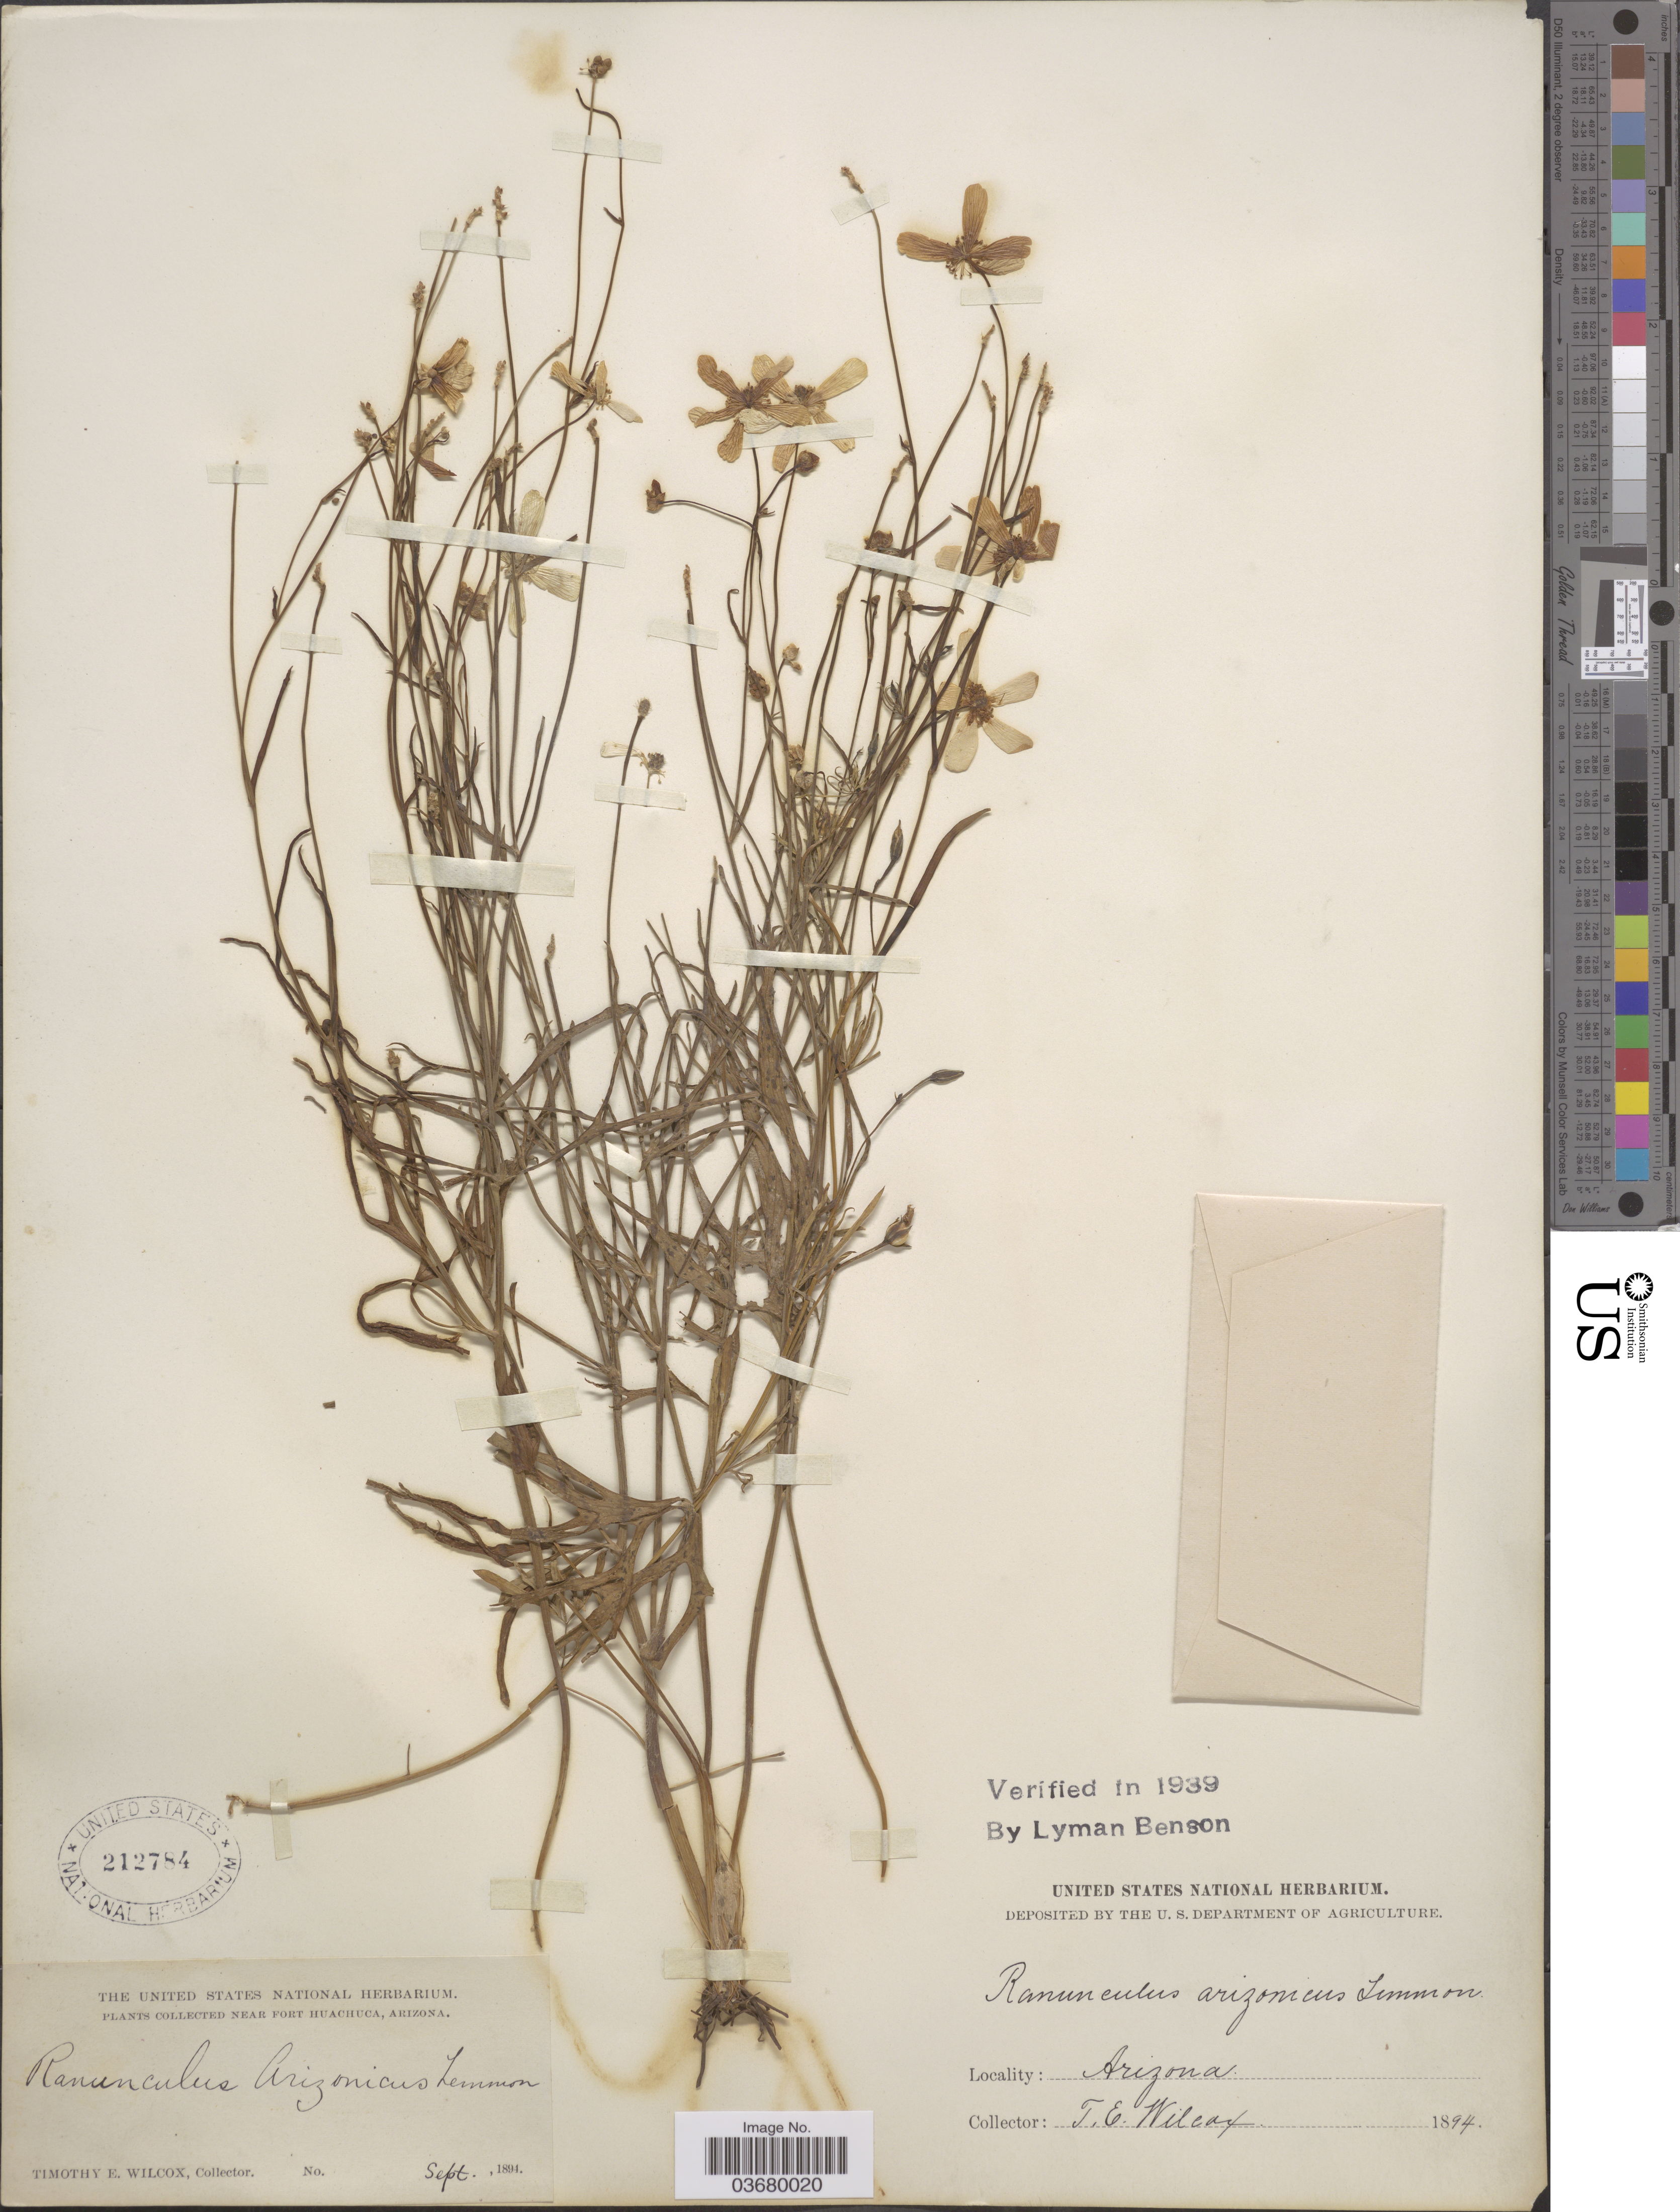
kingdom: Plantae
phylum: Tracheophyta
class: Magnoliopsida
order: Ranunculales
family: Ranunculaceae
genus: Ranunculus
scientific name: Ranunculus arizonicus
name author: Lemmon ex A. Gray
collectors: T. E. Wilcox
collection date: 1894-09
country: United States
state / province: Arizona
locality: Near Fort Huachuca.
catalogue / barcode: US 212784